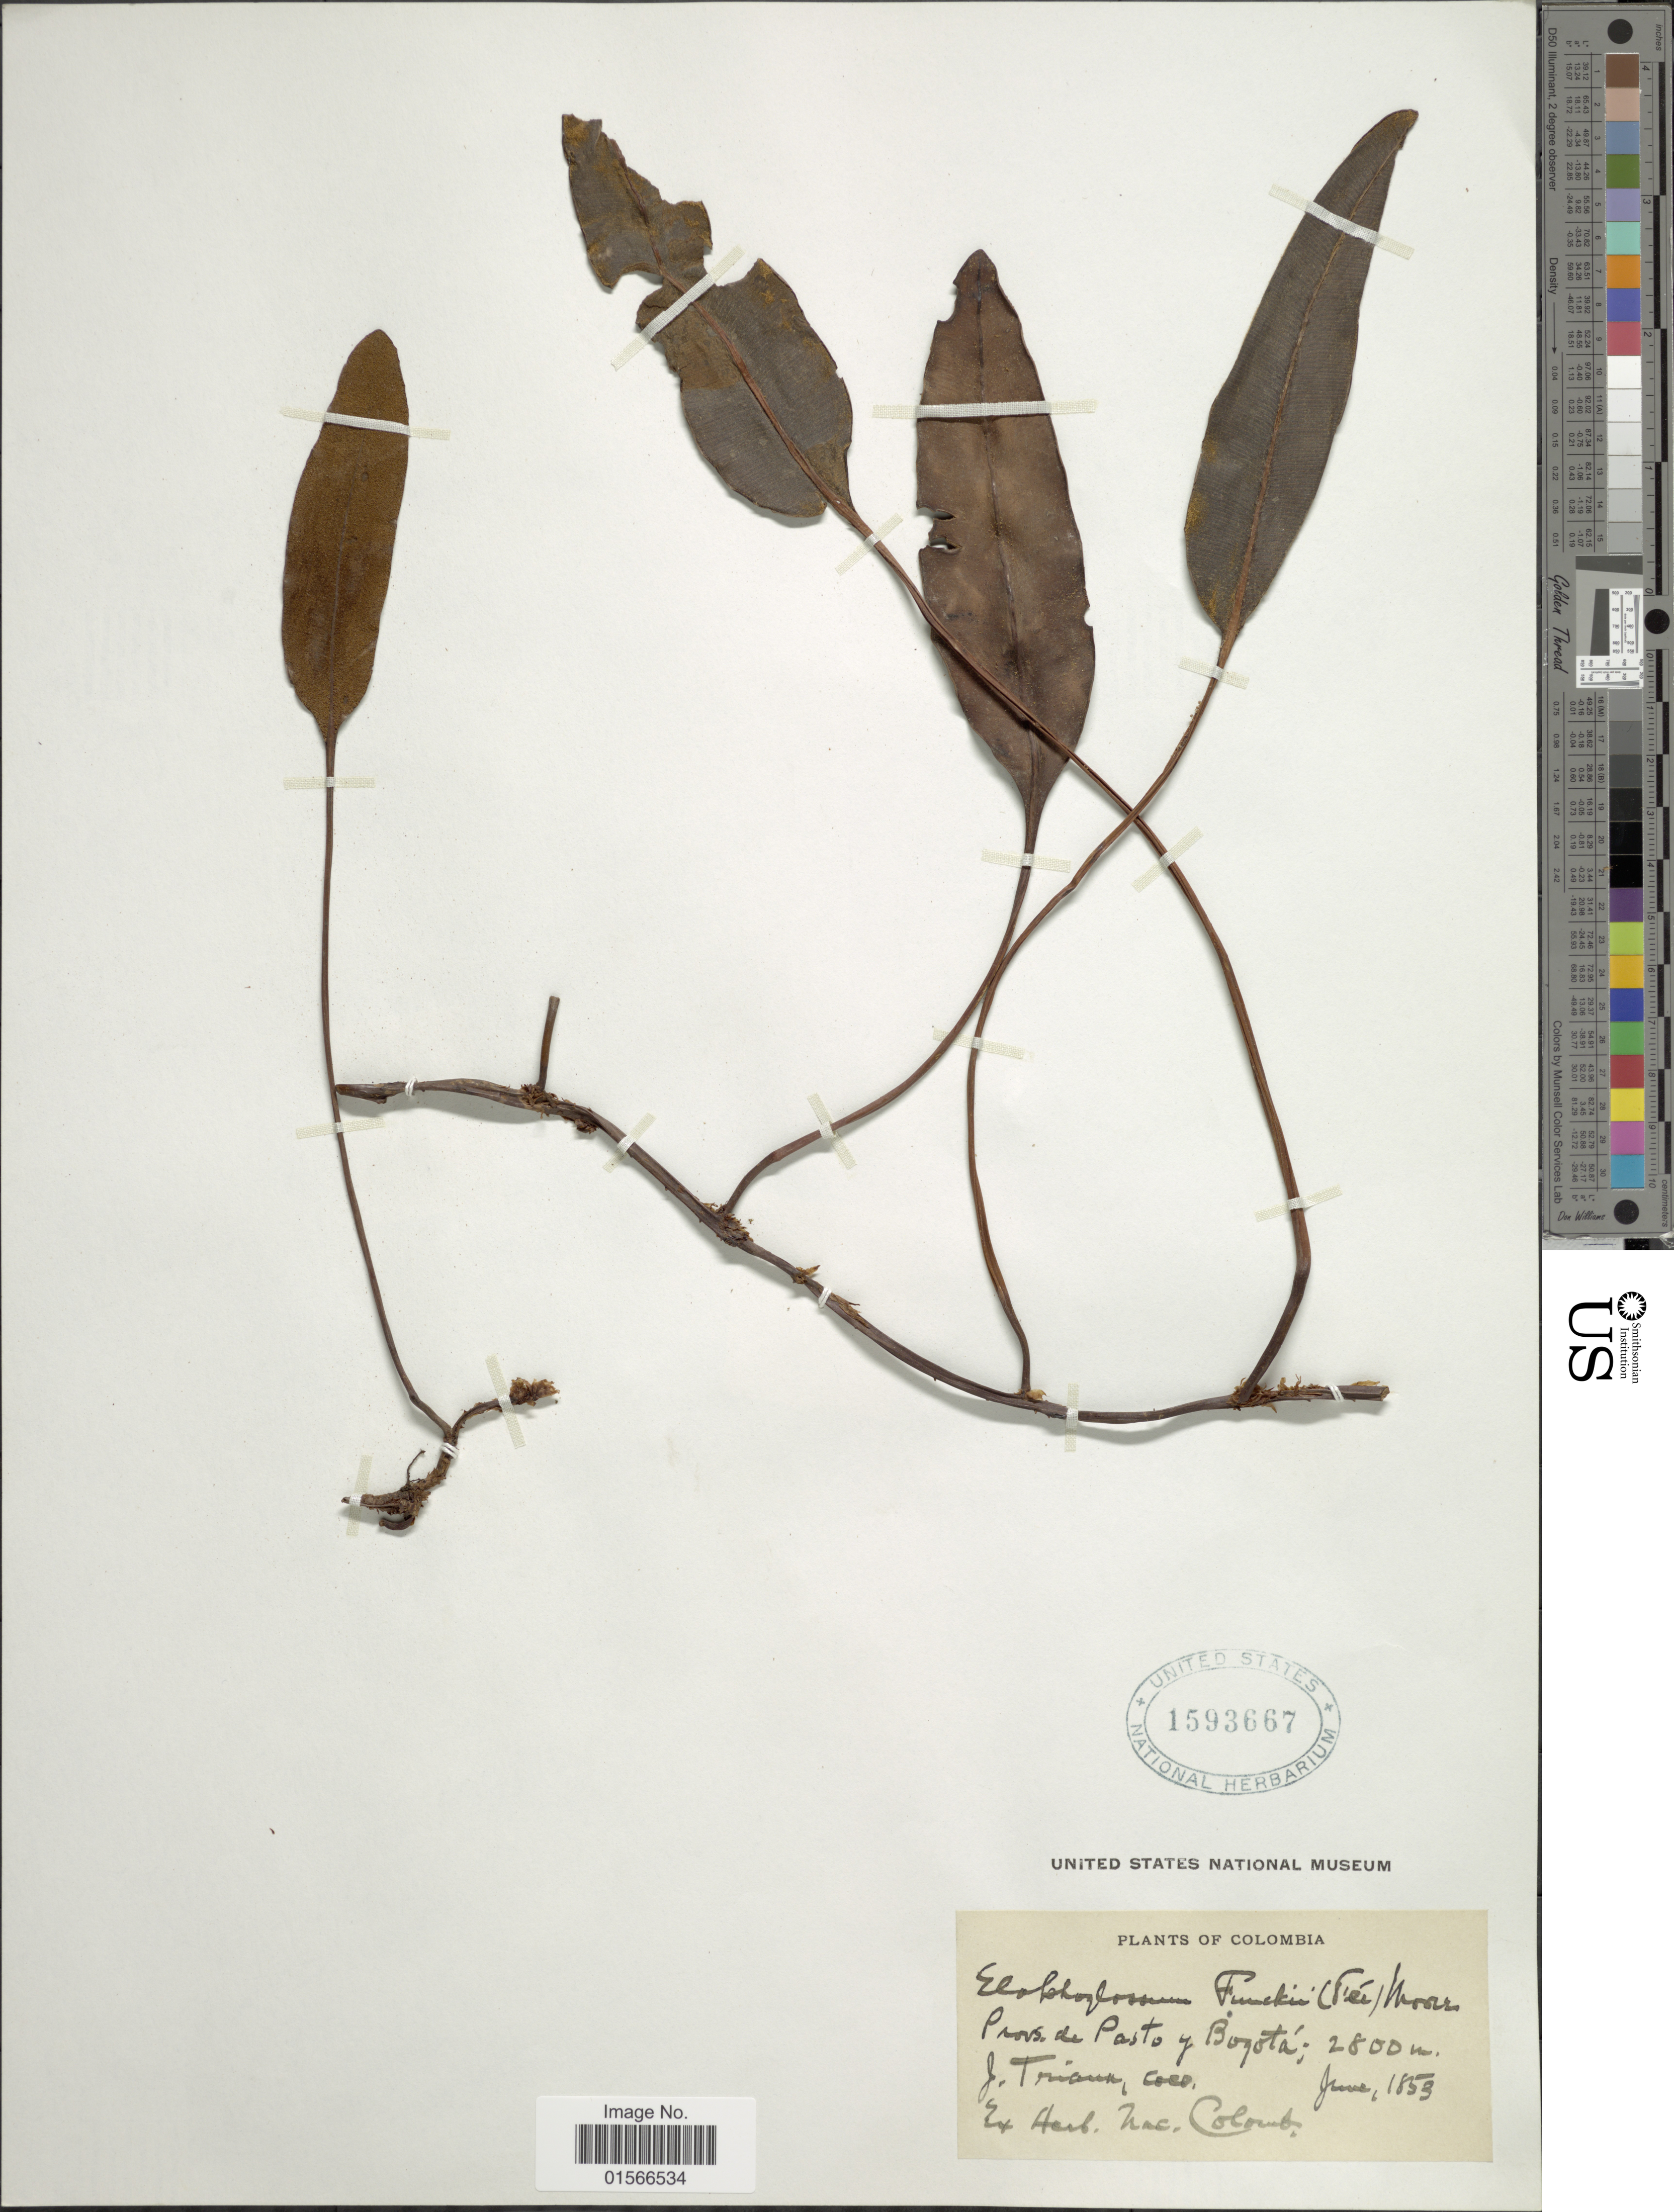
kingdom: Plantae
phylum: Tracheophyta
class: Polypodiopsida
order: Polypodiales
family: Dryopteridaceae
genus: Elaphoglossum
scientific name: Elaphoglossum funckii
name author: (Fée) T. Moore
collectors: J. Triana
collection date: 1853-06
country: Colombia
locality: Prov. de Pasto y Bogotá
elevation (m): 2800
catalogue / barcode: US 1593667